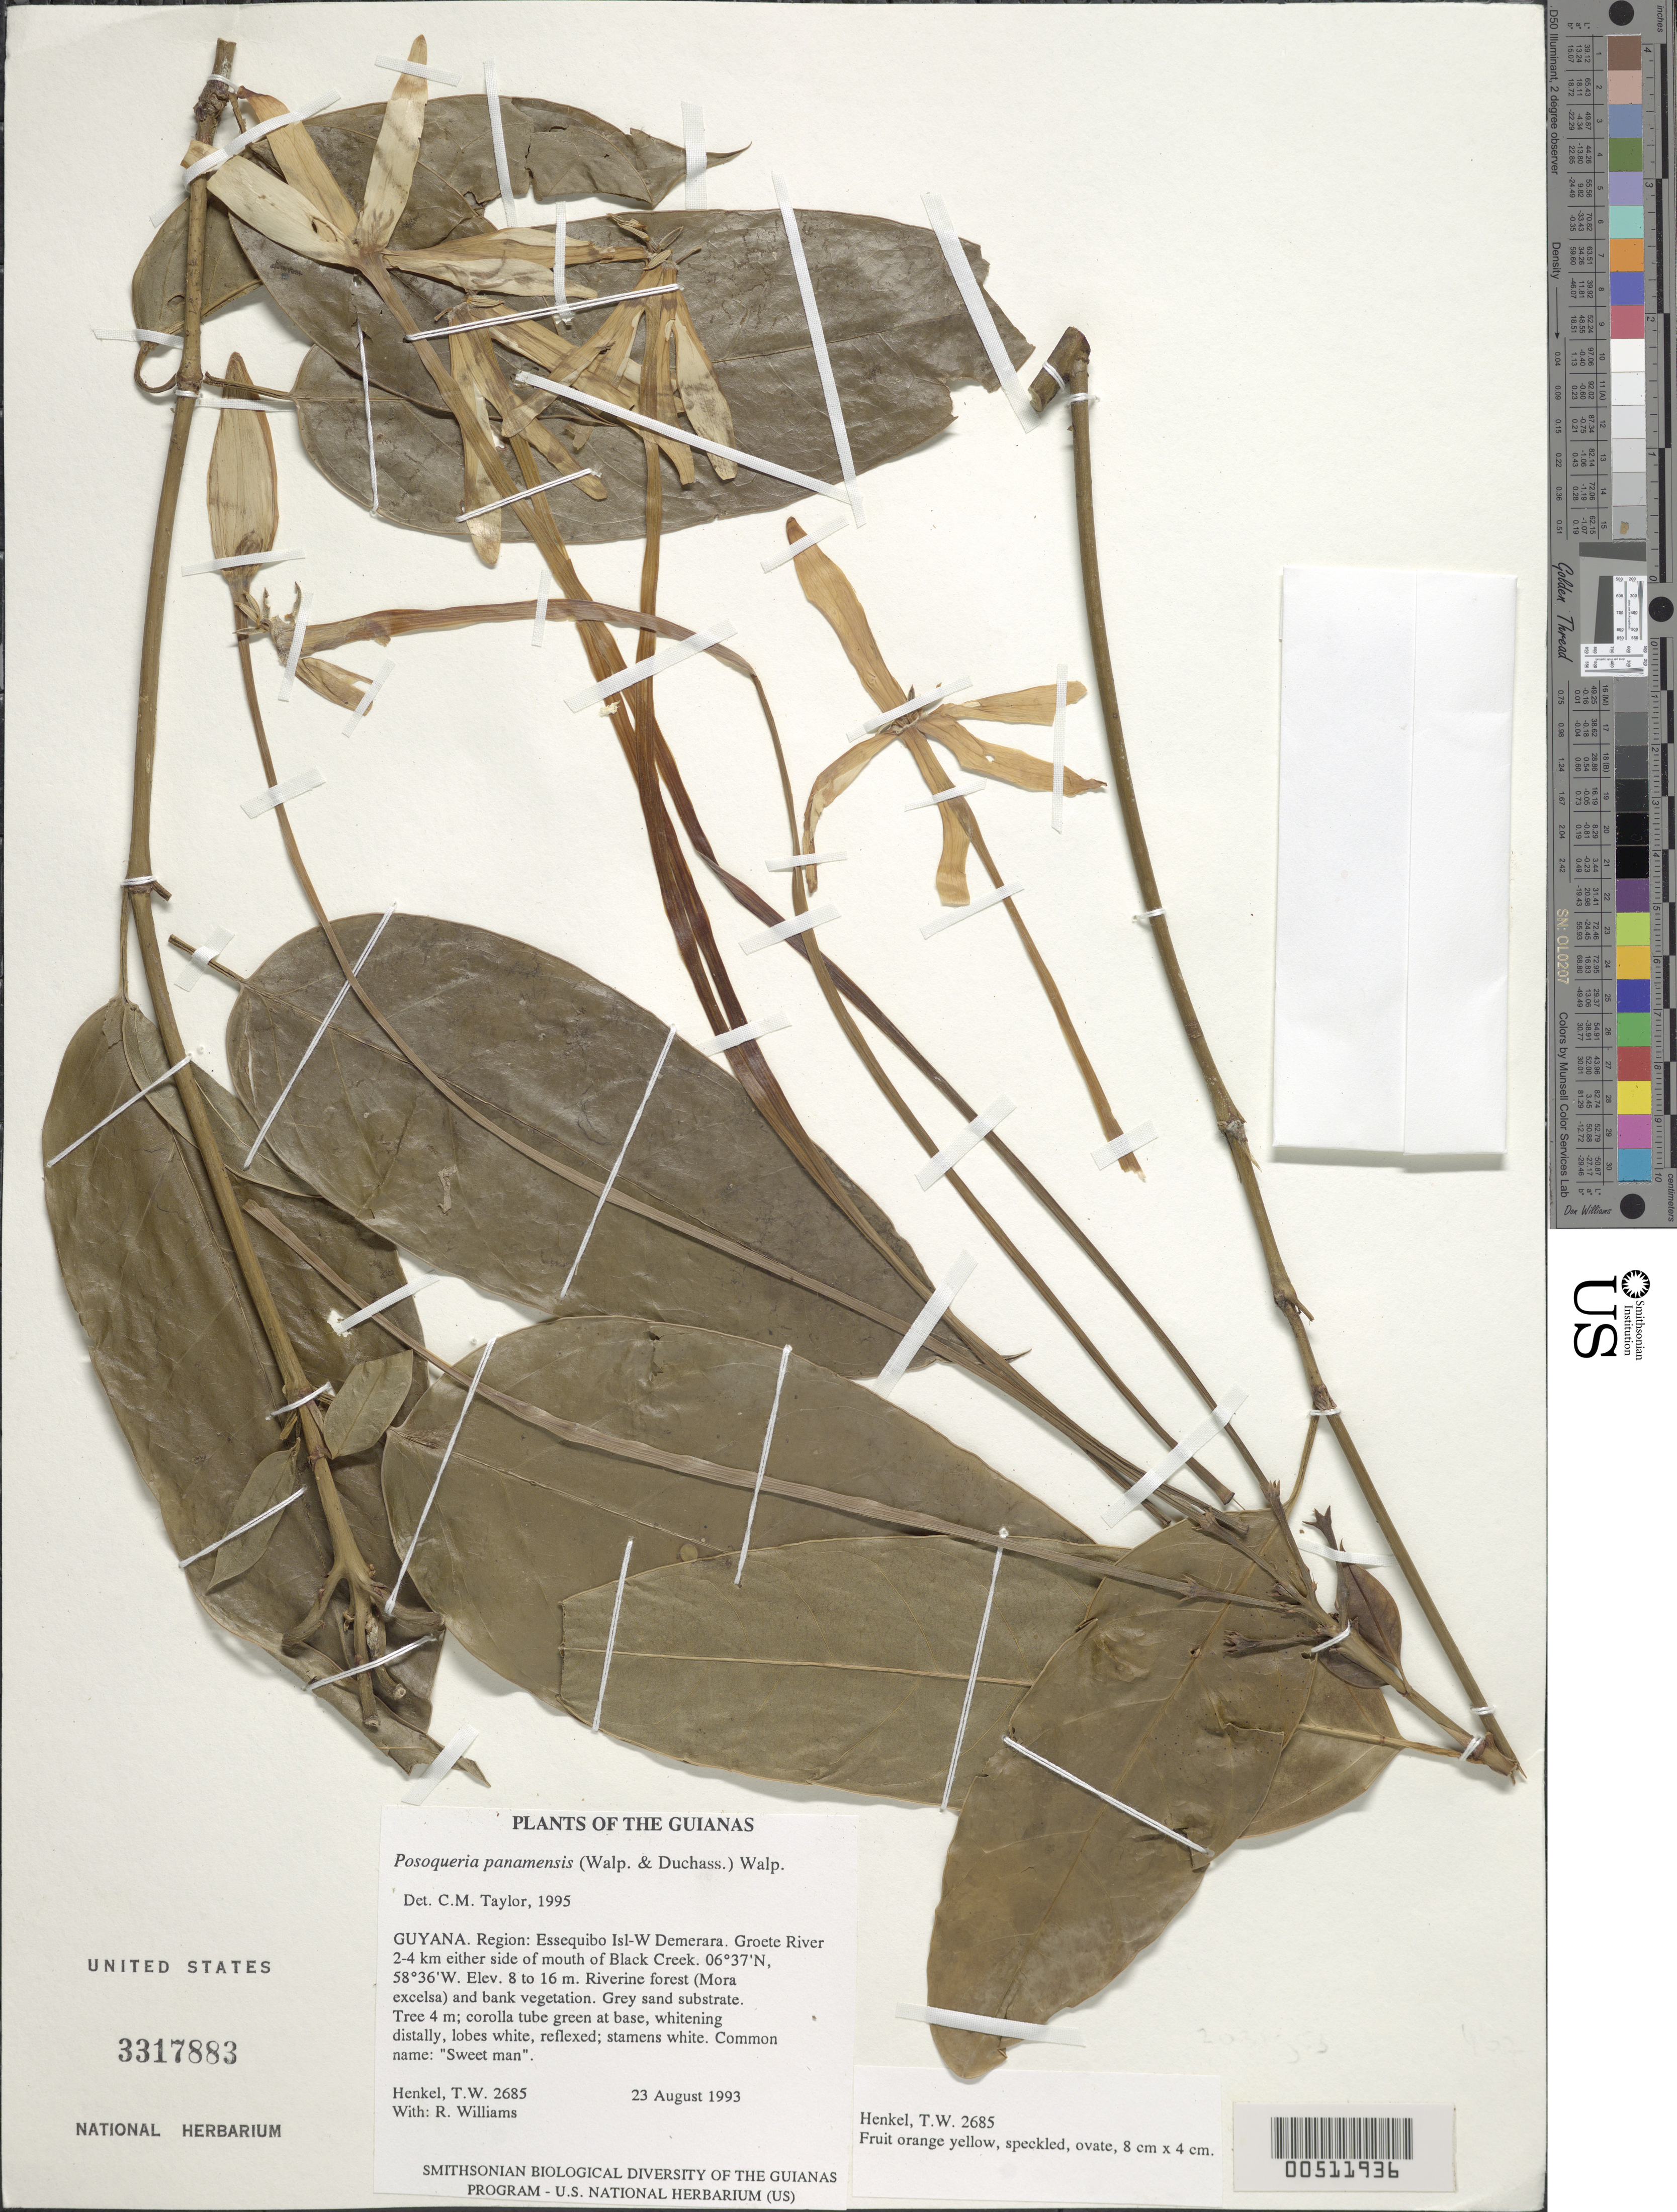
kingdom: Plantae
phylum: Tracheophyta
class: Magnoliopsida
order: Gentianales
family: Rubiaceae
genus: Posoqueria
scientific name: Posoqueria panamensis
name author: (Walp. & Duchass.) Walp.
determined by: Taylor, Charlotte M.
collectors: T. Henkel & R. Williams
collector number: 2685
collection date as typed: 23 August 1993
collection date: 1993-08-23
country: Guyana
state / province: Essequibo Isl-W. Demerara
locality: Groete River 2-4 km either side of mouth of Black Creek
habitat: Riverine forest (Mora excelsa) and bank vegetation. Grey sand substrate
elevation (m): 8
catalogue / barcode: US 3317883